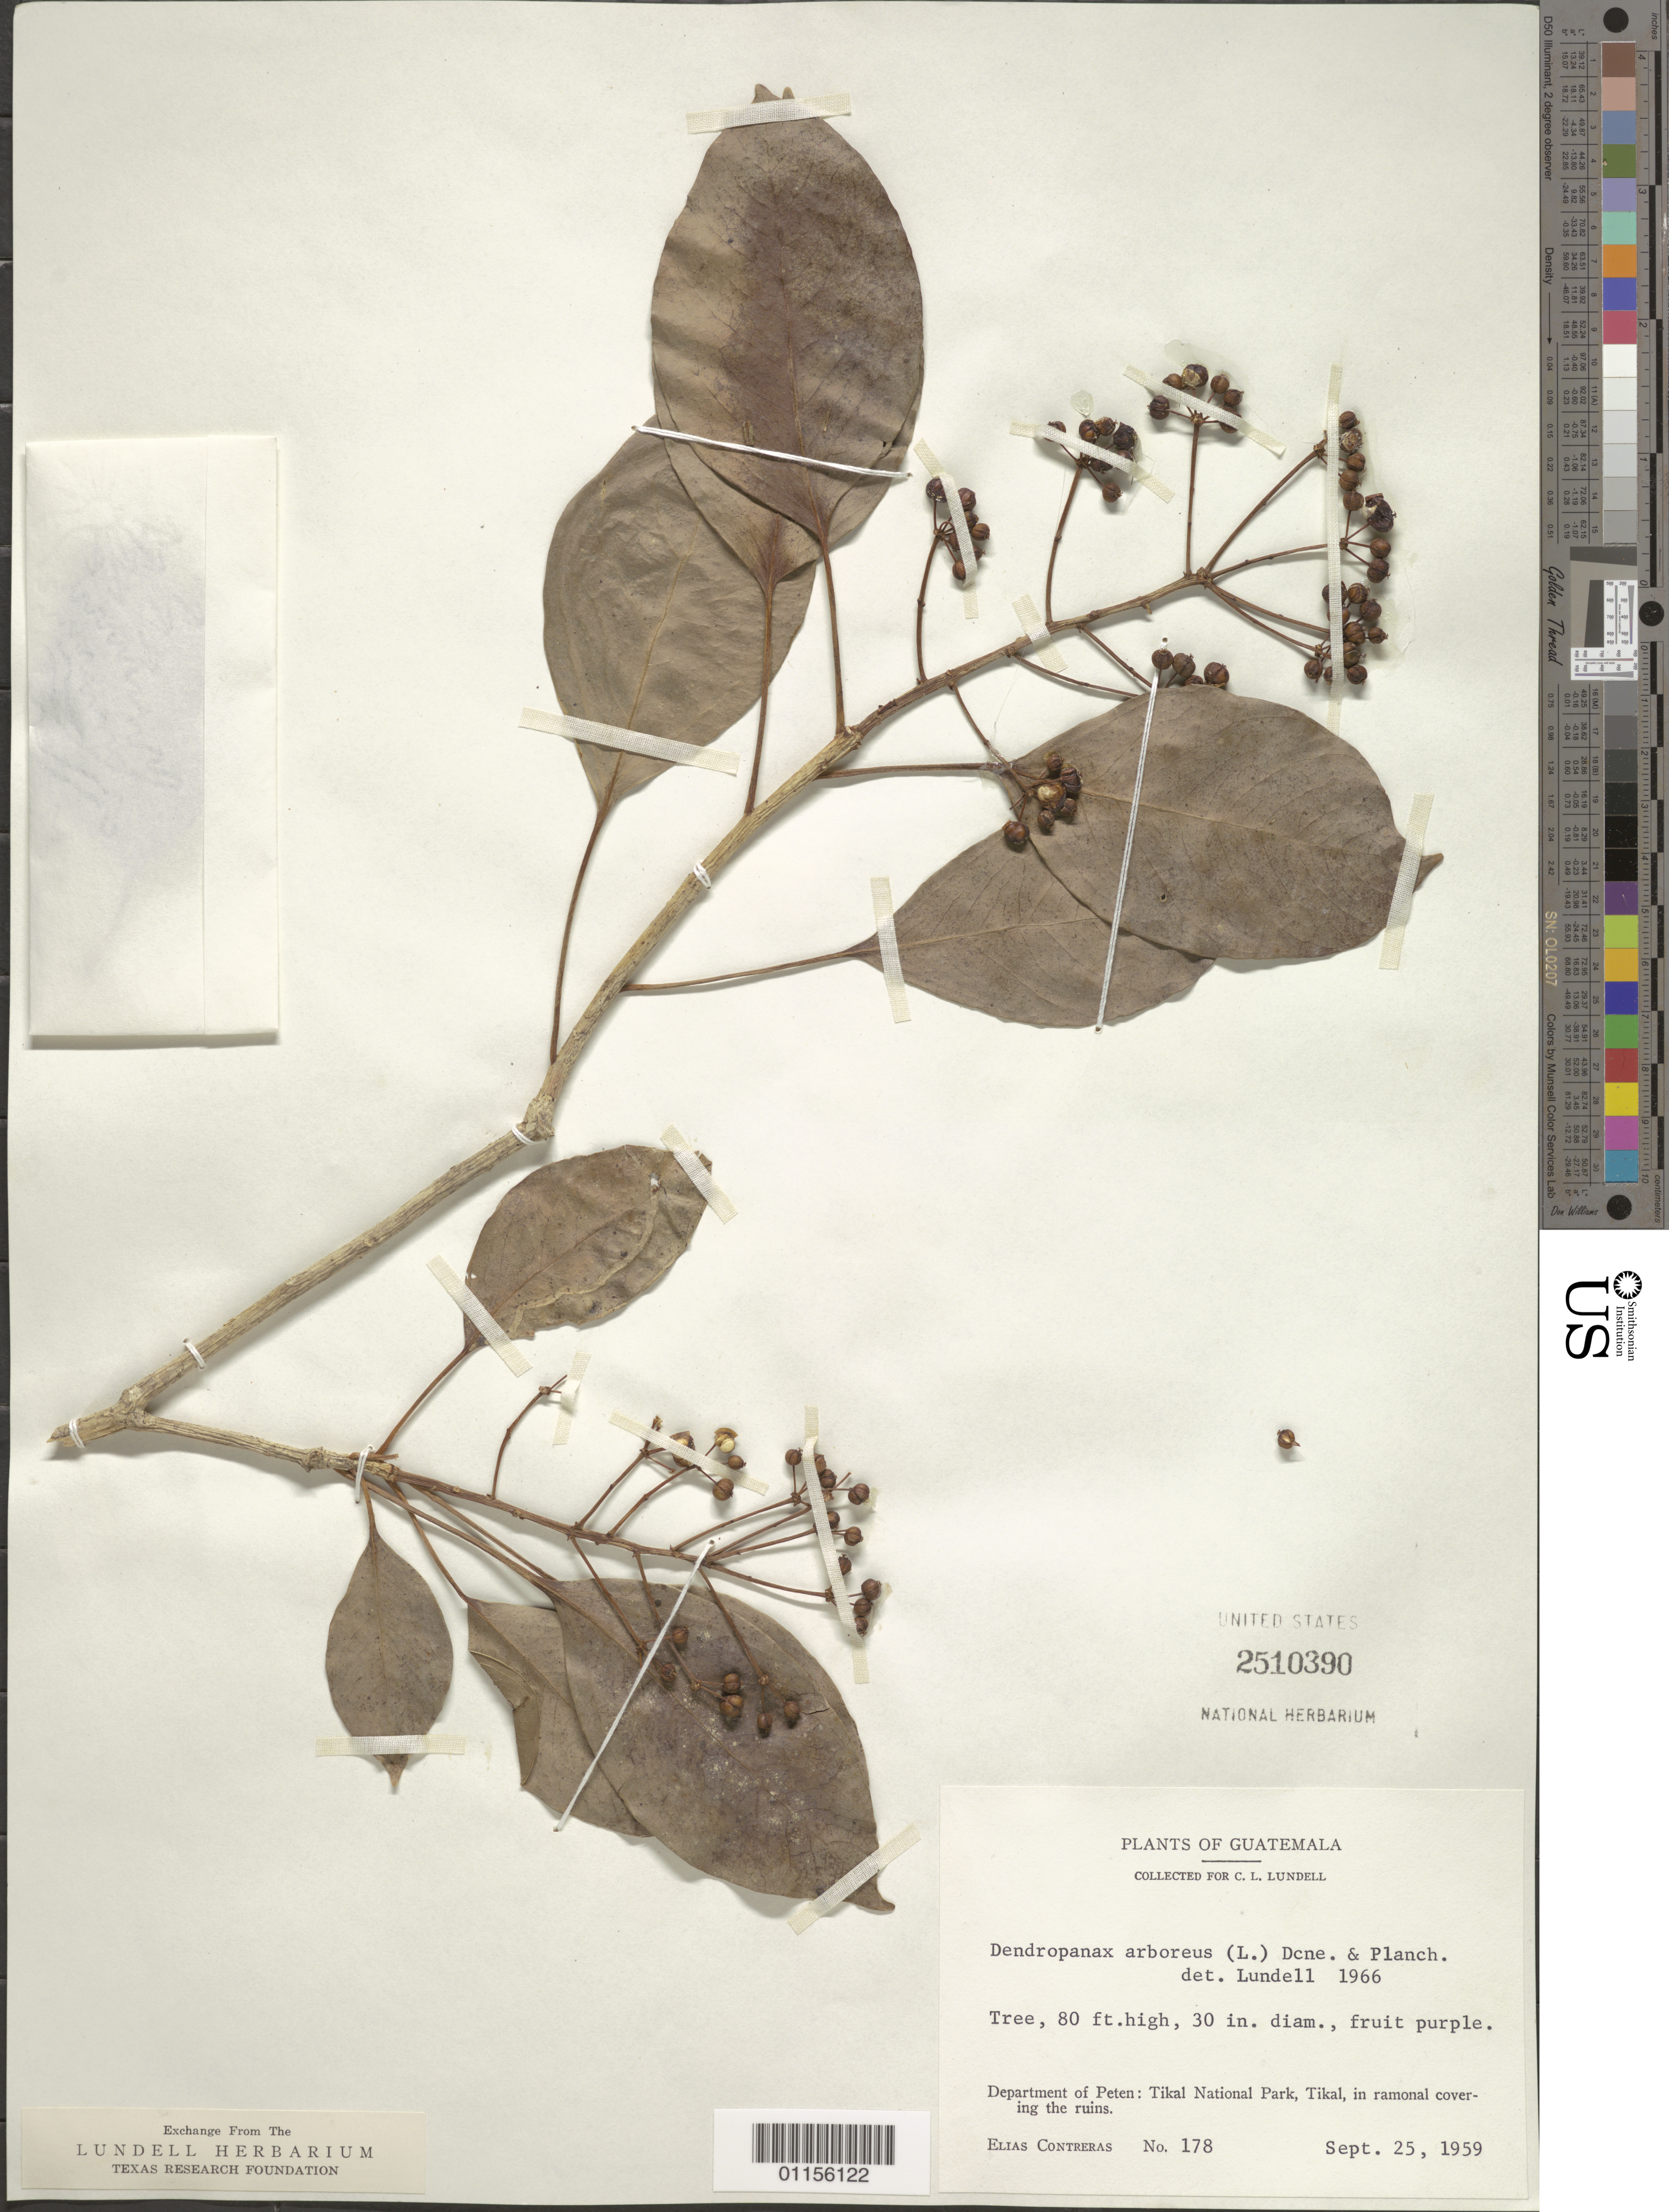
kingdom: Plantae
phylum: Tracheophyta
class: Magnoliopsida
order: Apiales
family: Araliaceae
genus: Dendropanax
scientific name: Dendropanax arboreus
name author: (L.) Decne. & Planch.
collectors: E. Contreras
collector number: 178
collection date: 1959-09-25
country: Guatemala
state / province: El Petén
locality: Tikal National Park, Tikal.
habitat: Tree drowing in the ramonal covering the ruins.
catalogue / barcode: US 2510390